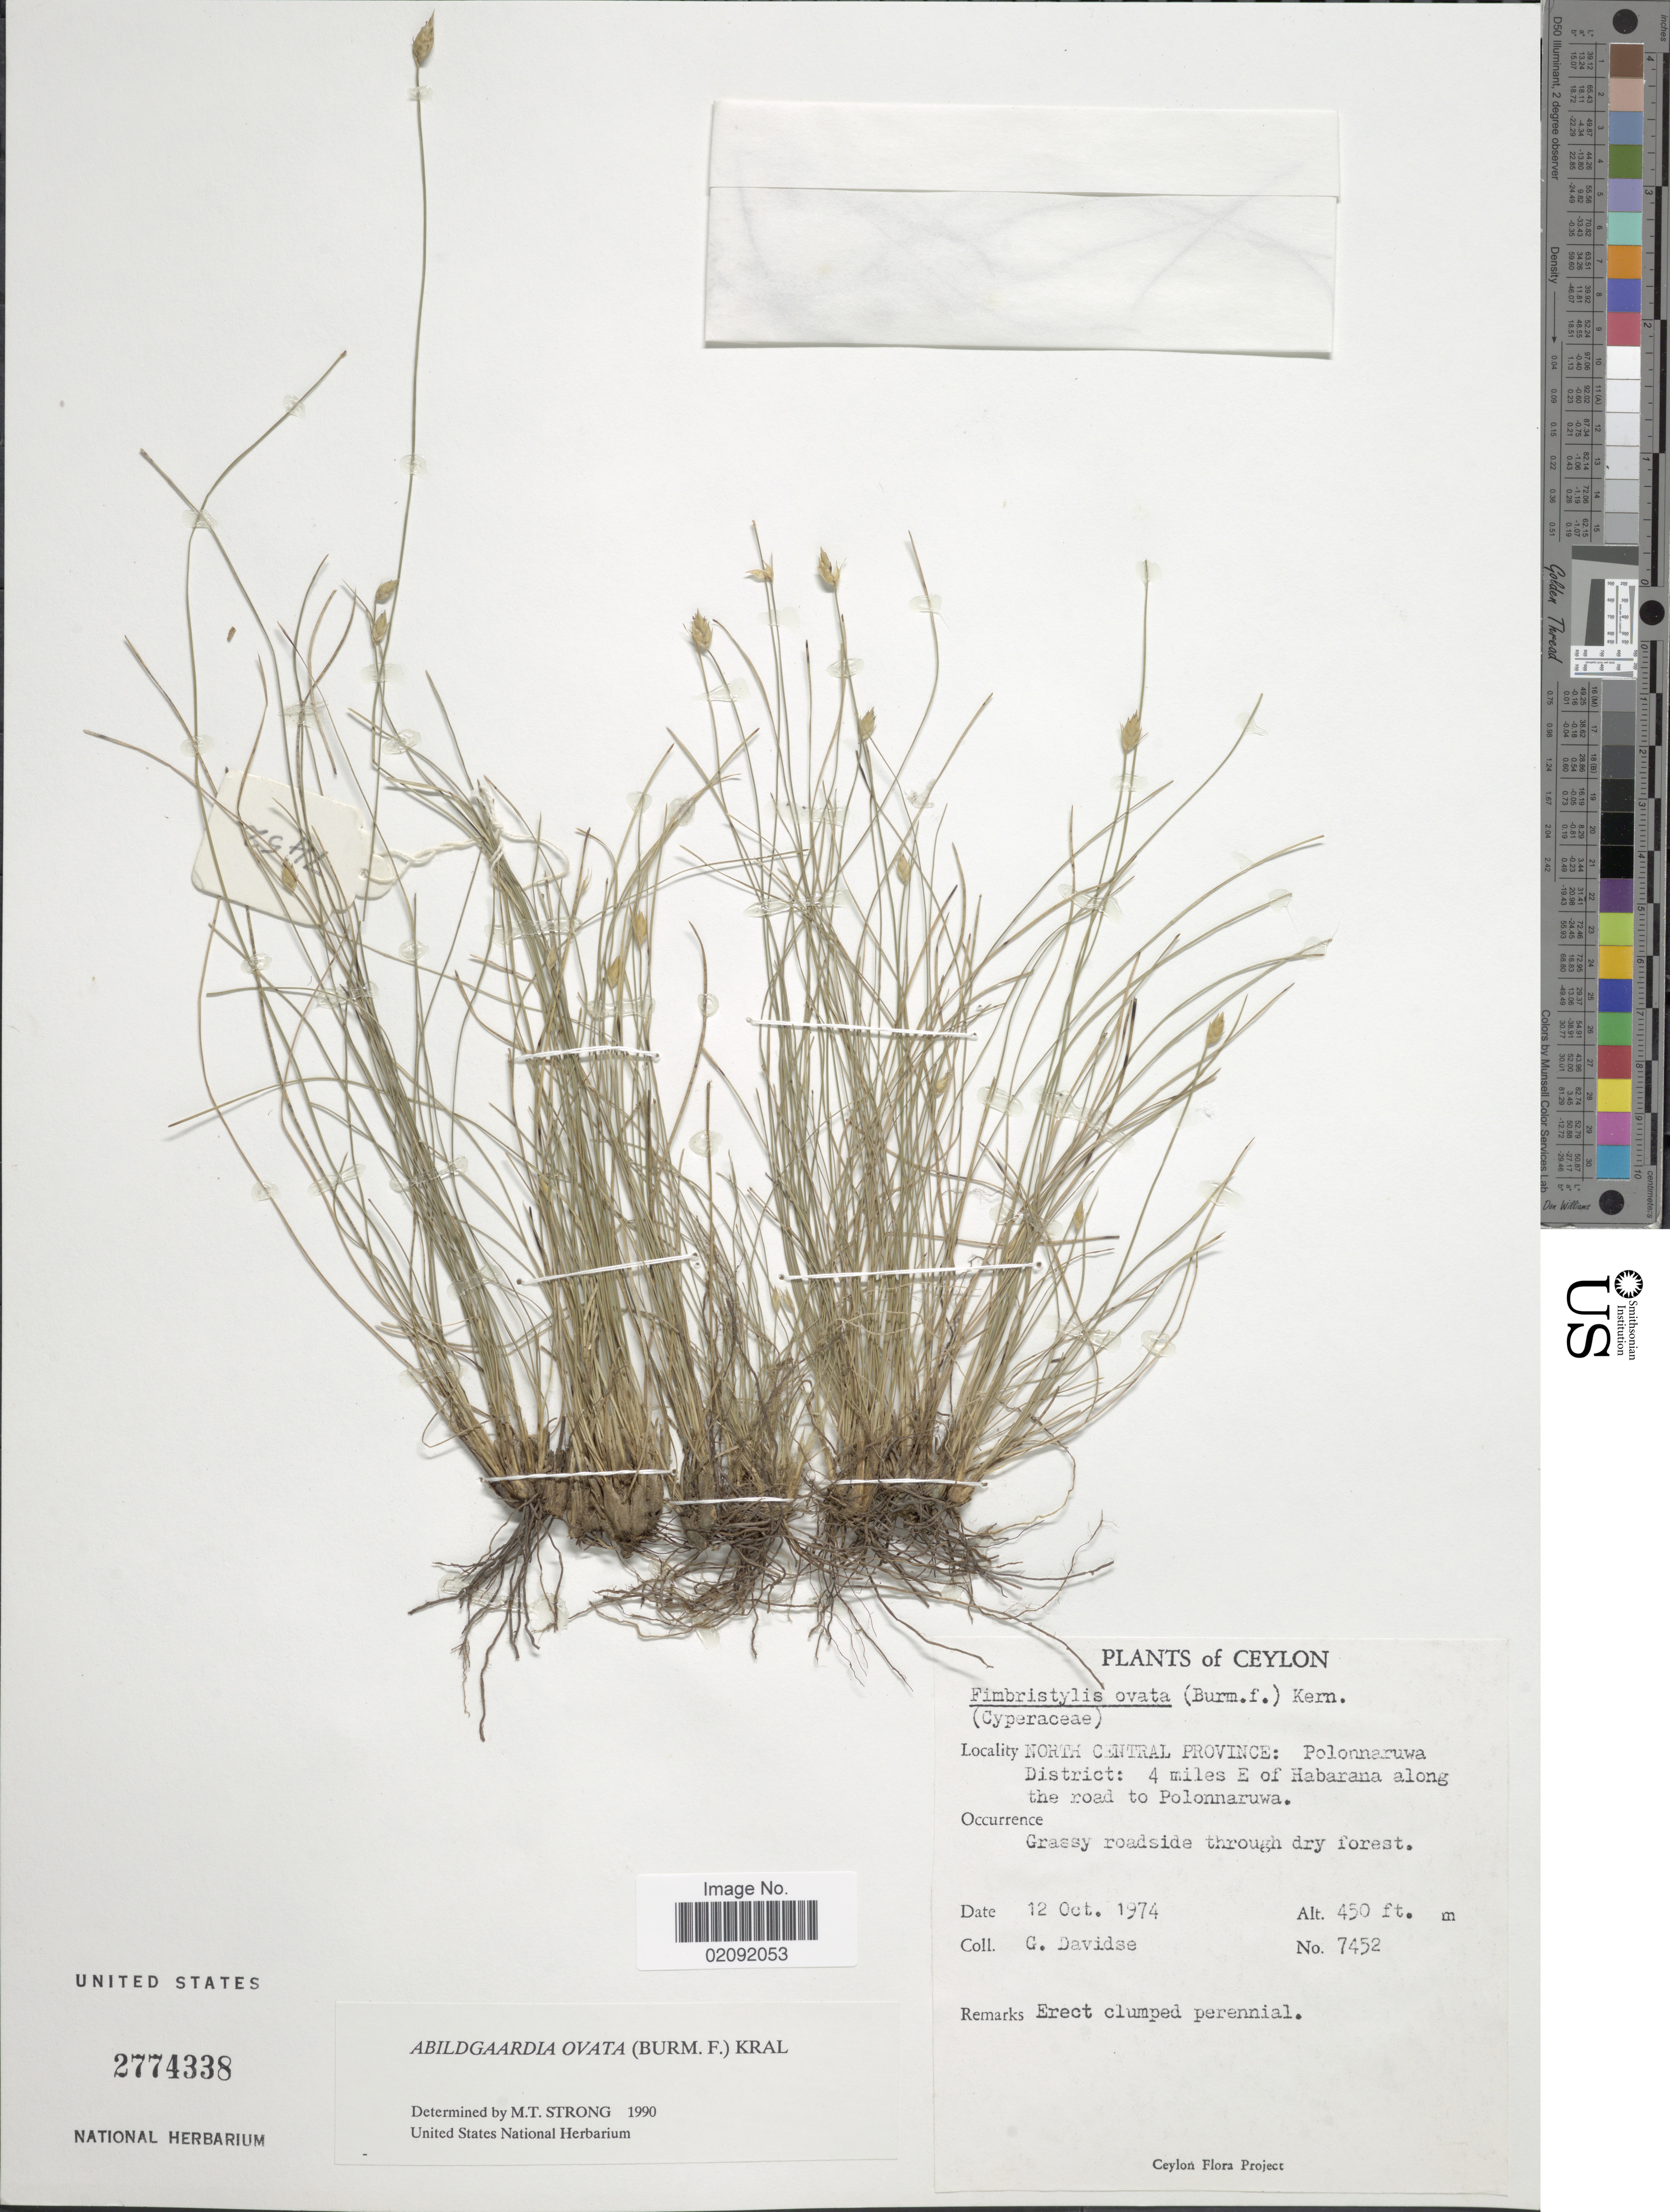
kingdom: Plantae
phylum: Tracheophyta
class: Liliopsida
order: Poales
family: Cyperaceae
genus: Abildgaardia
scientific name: Abildgaardia ovata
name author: (Burm. f.) Kral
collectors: G. Davidse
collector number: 7452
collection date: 1974-10-12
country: Sri Lanka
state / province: North Central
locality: Polonnaruwa District: 4 miles E of Habarana along the road to Polonnaruwa, grassy roadside.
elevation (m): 137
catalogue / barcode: US 2774338